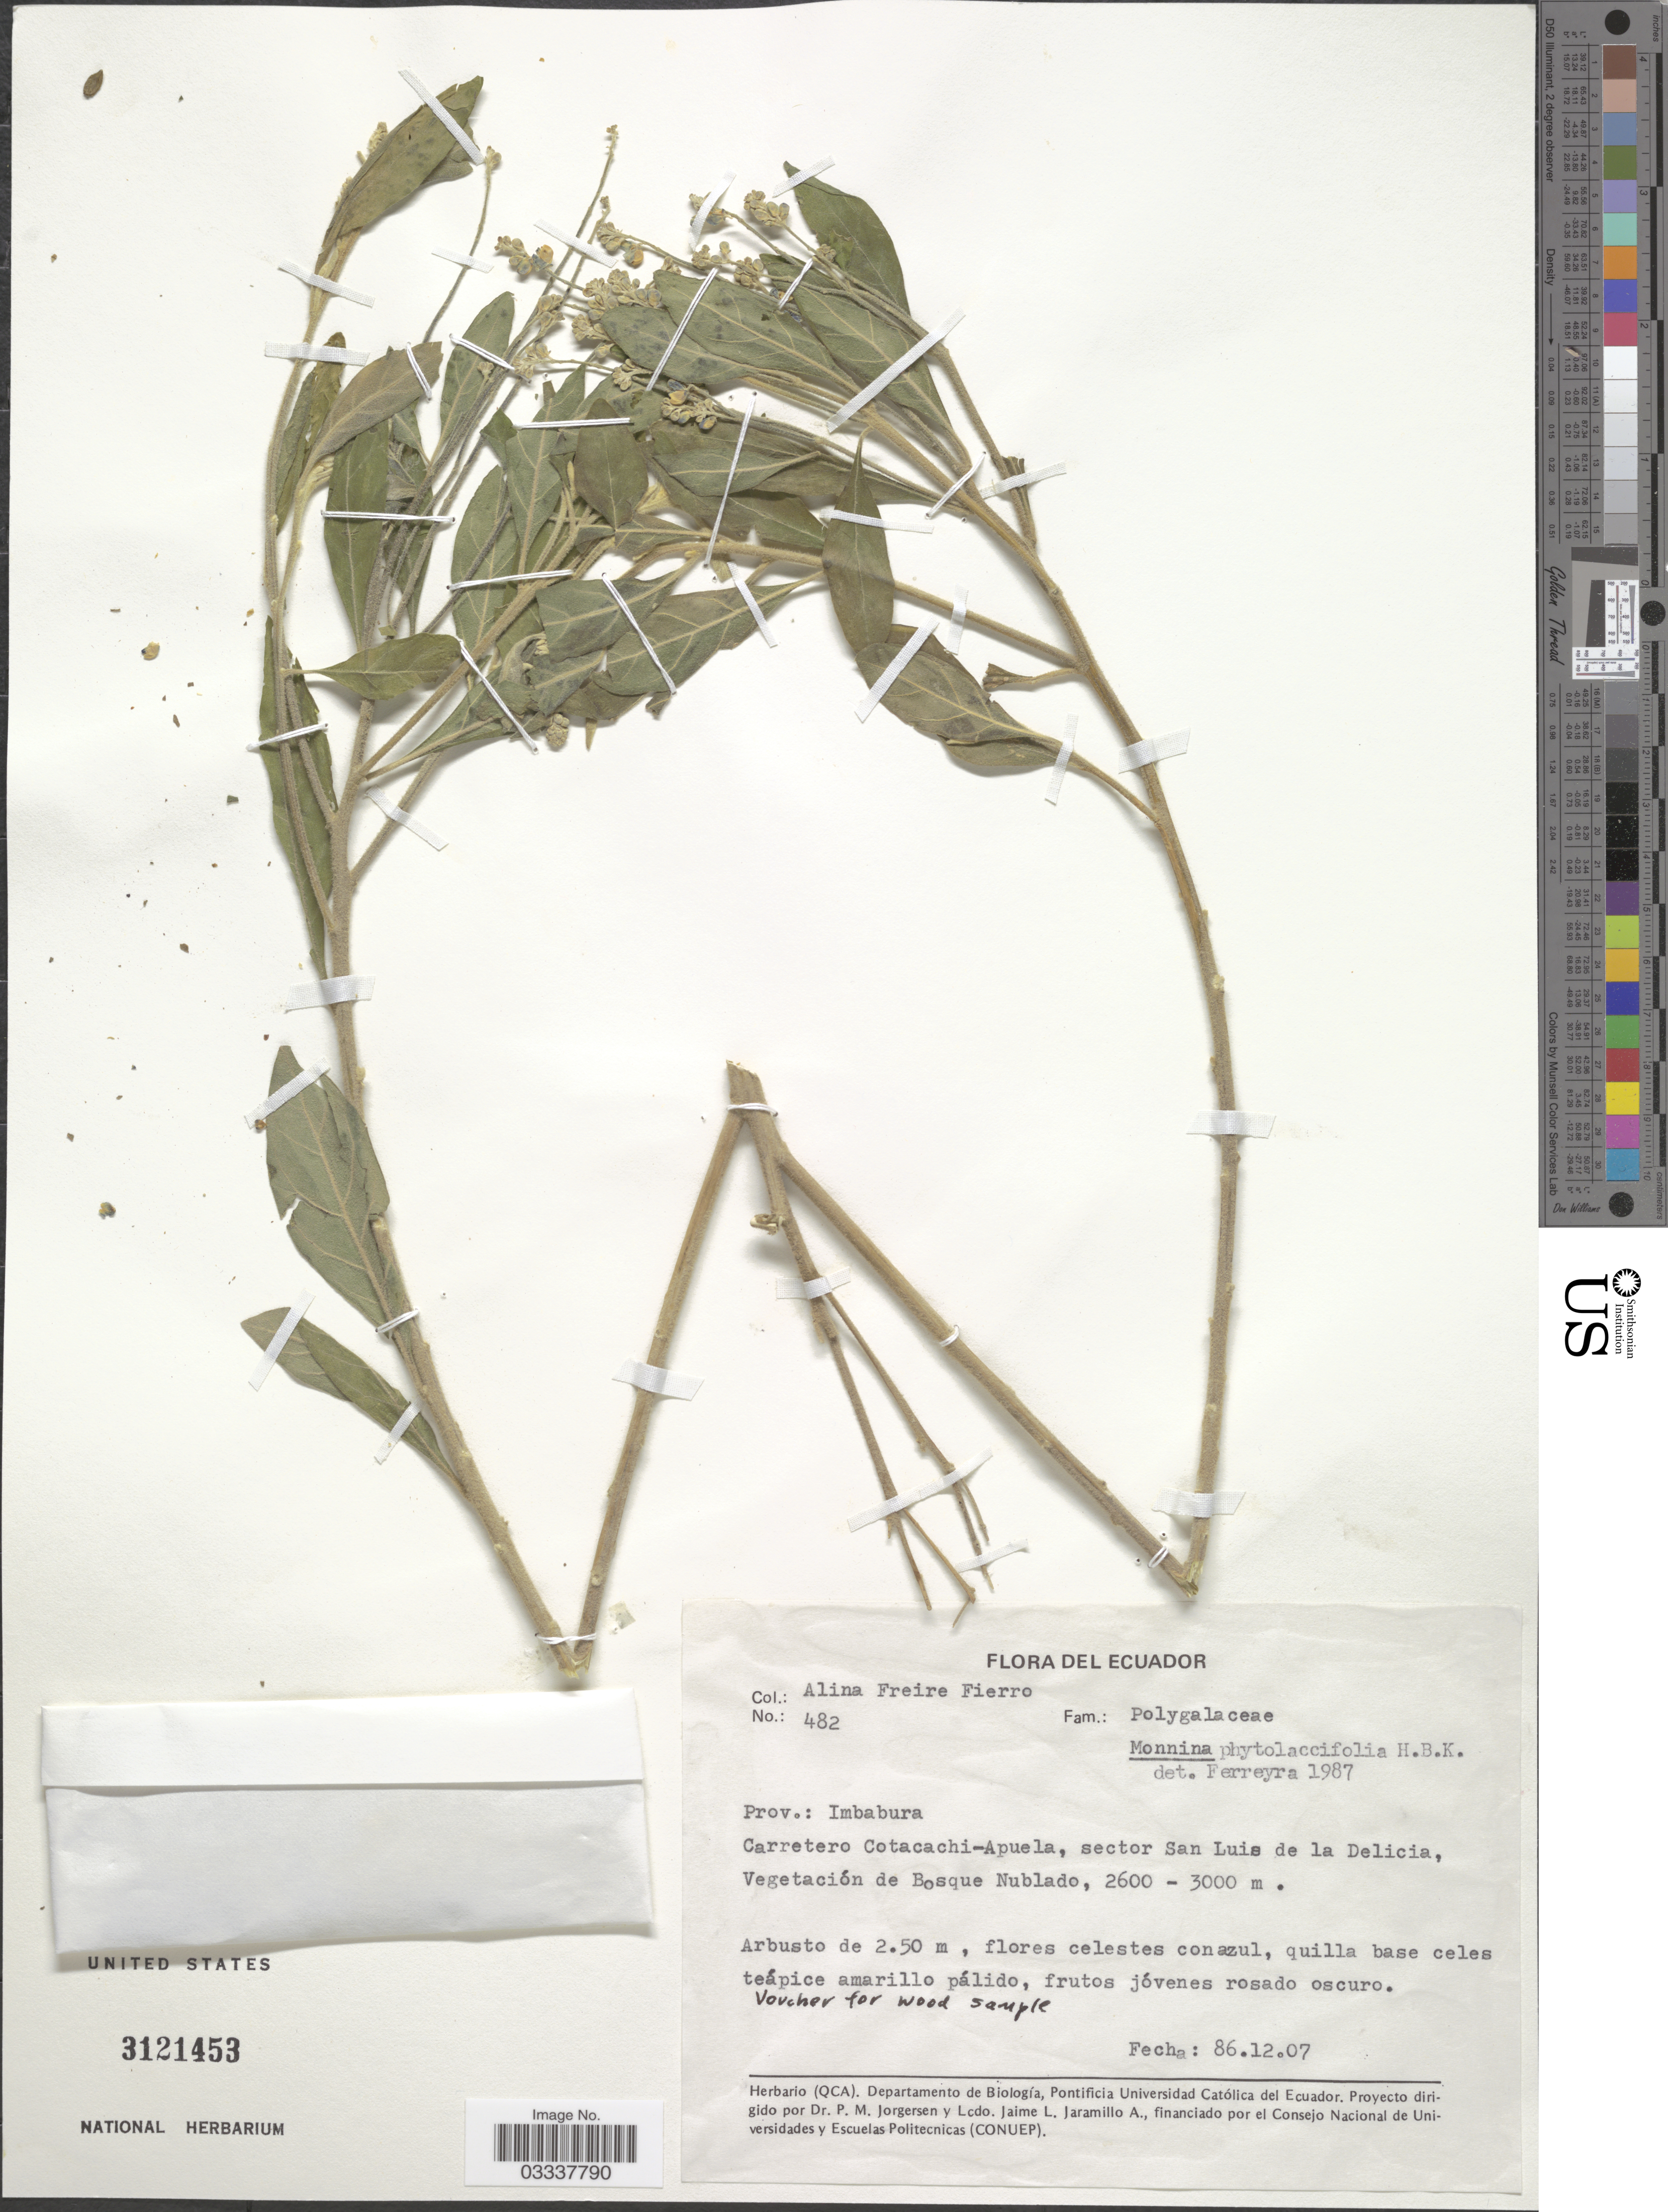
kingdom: Plantae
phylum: Tracheophyta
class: Magnoliopsida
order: Fabales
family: Polygalaceae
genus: Monnina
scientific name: Monnina phytolaccifolia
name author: Kunth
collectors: A. Freire-Fierro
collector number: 482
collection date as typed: Transcribed d/m/y: 7/12/86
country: Ecuador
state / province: Imbabura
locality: Carretero Cotacachi-Apuela, sector San Luis de la Delicia.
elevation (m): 2600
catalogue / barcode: US 3121453